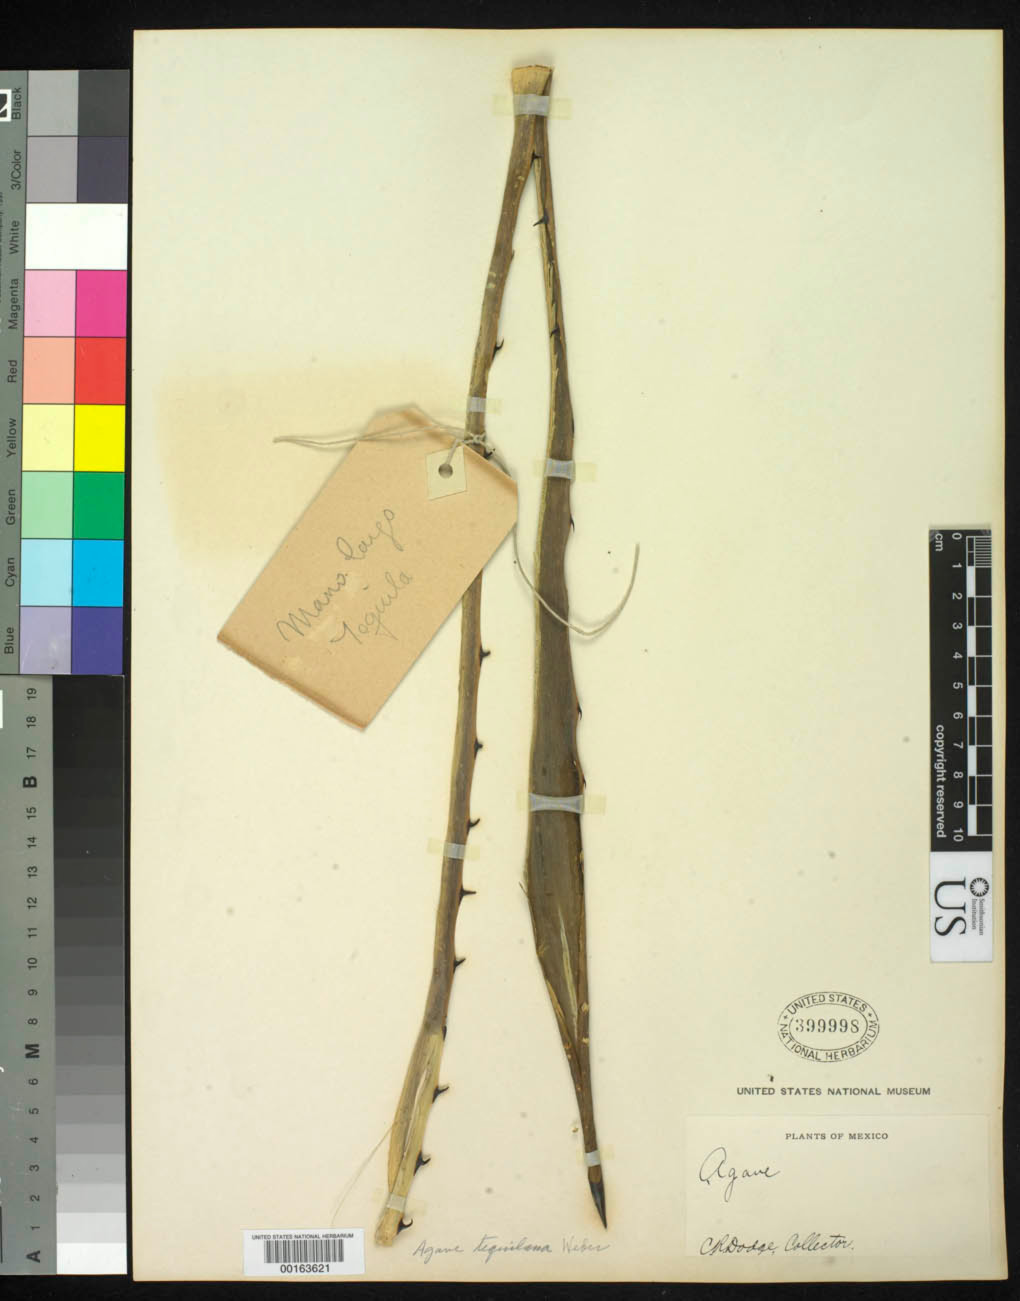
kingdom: Plantae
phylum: Tracheophyta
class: Liliopsida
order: Asparagales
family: Asparagaceae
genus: Agave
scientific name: Agave tequilana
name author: F.A.C. Weber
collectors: C. Dodge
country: Mexico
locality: E of Monserrat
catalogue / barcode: US 399998